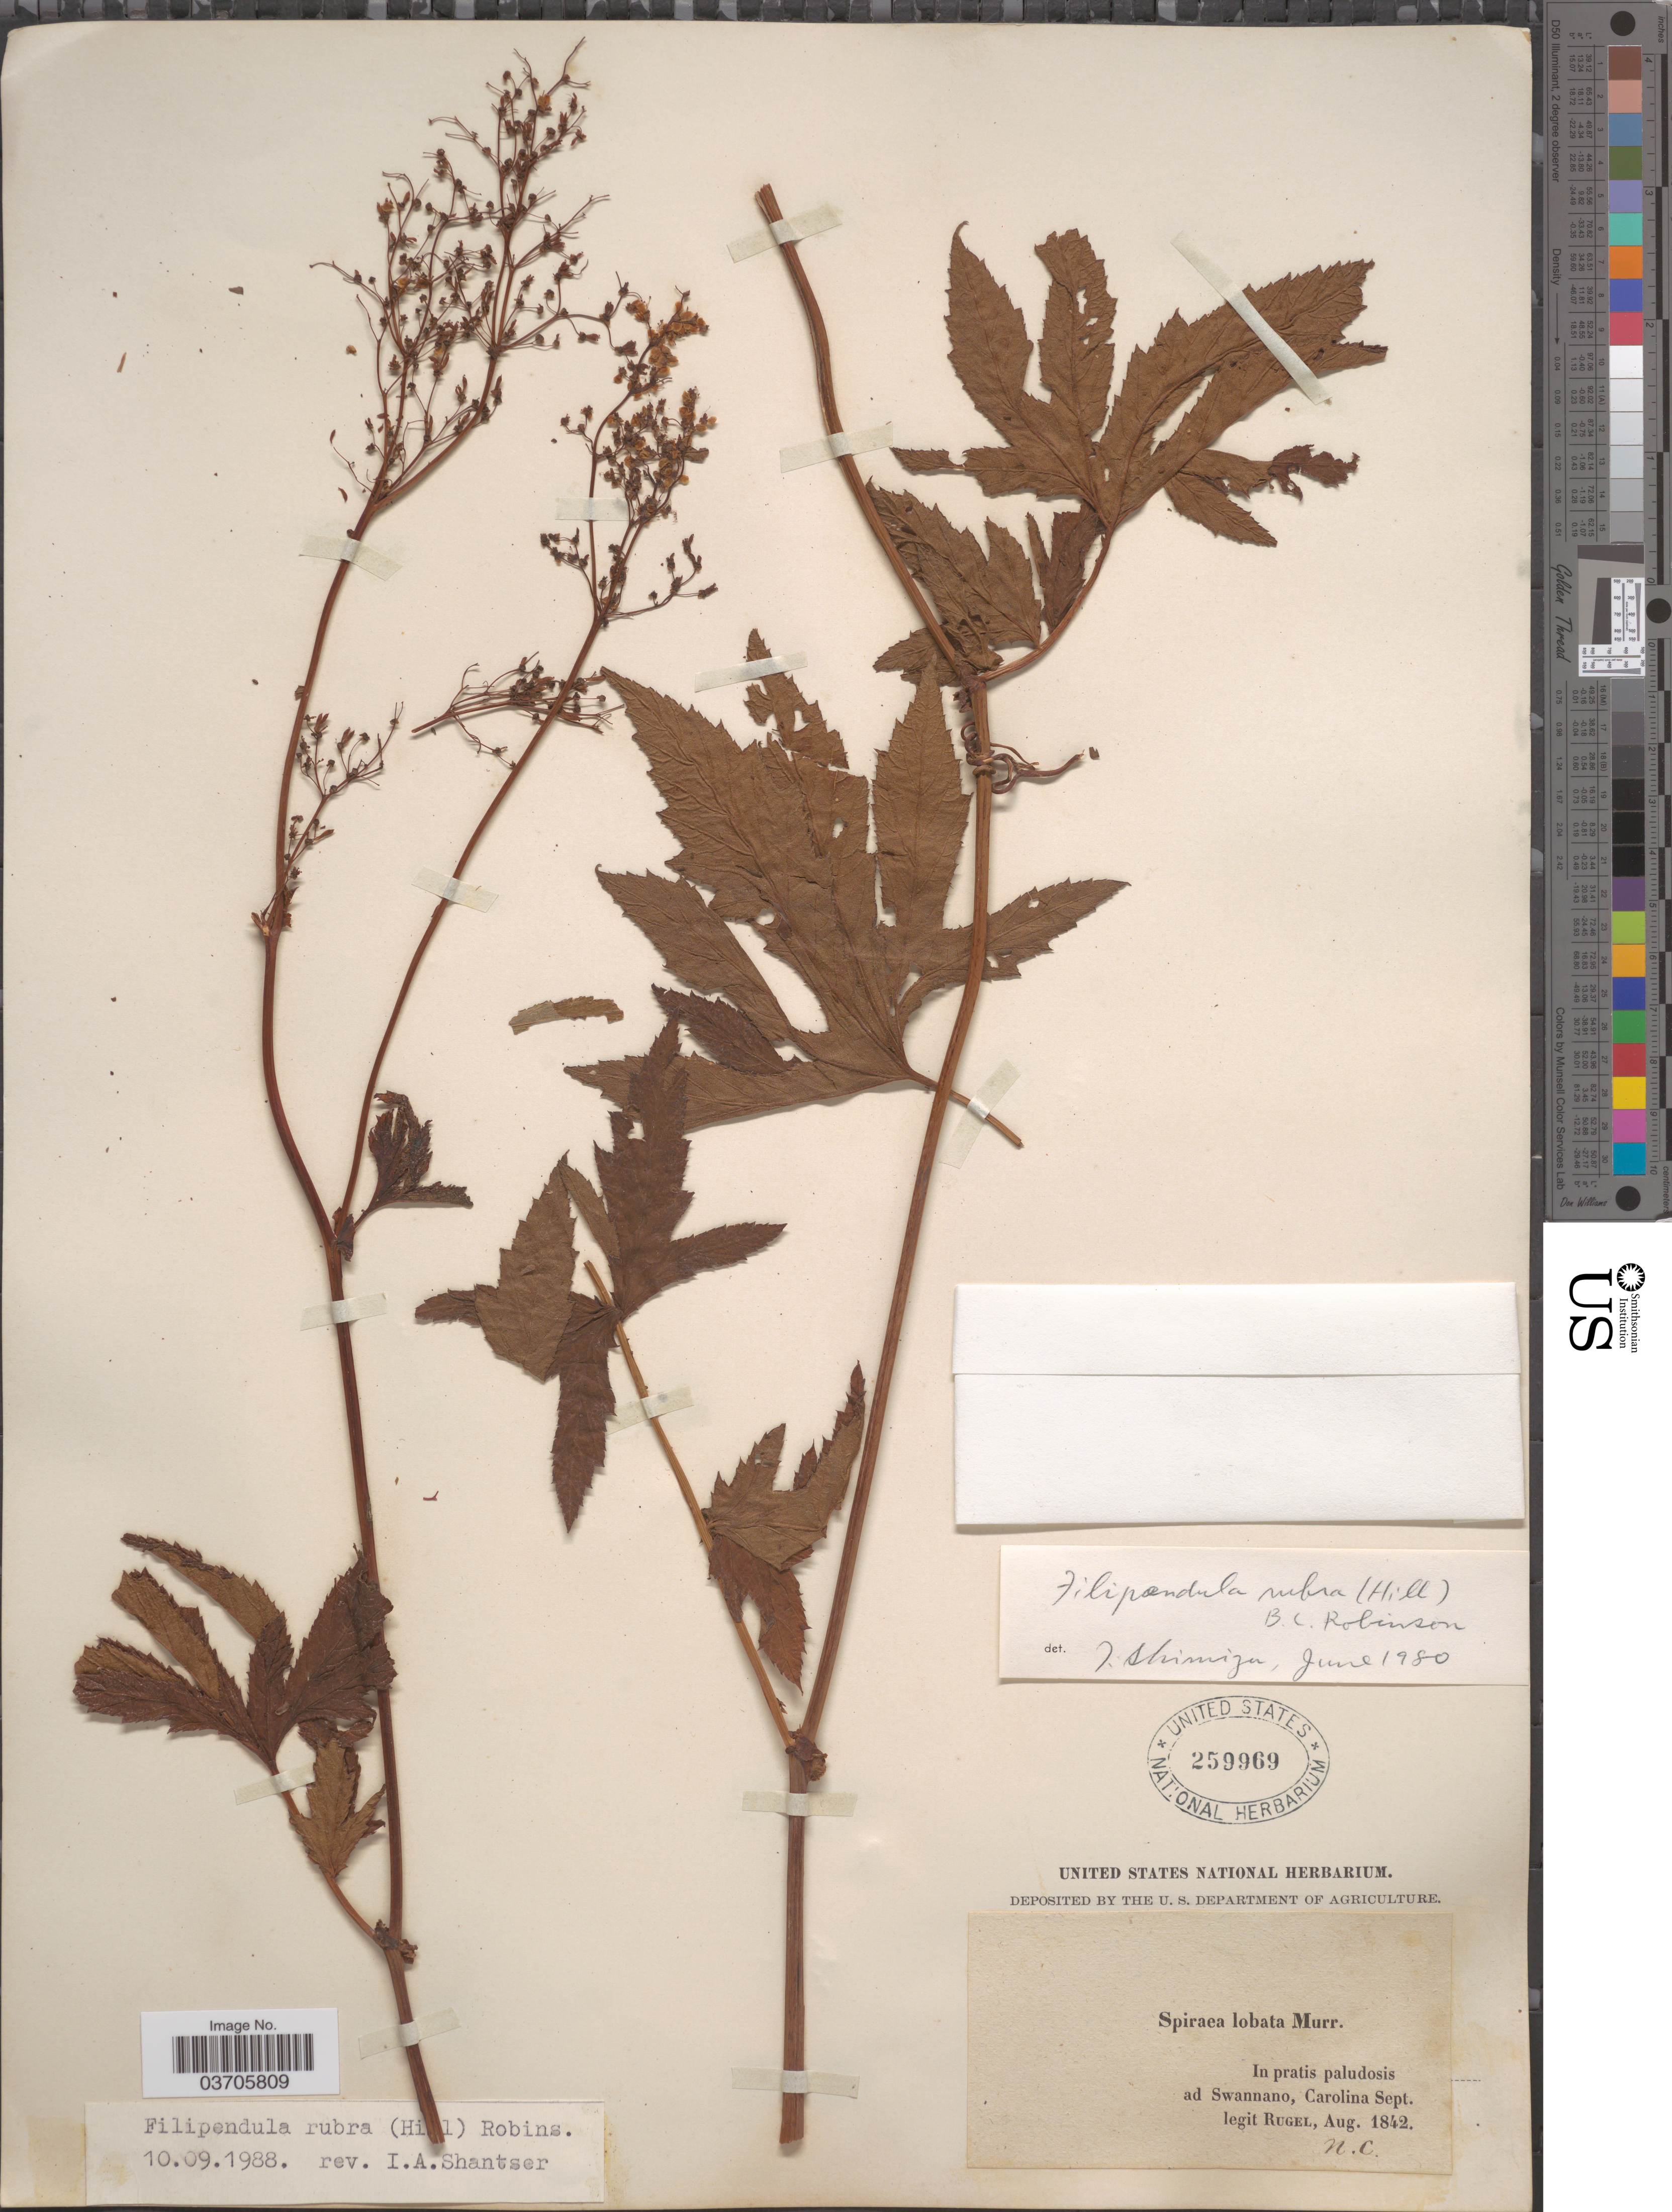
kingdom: Plantae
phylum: Tracheophyta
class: Magnoliopsida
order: Rosales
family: Rosaceae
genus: Filipendula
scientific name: Filipendula rubra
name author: (Hill) B.L. Rob.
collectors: Rugel, --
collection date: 1842-08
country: United States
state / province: North Carolina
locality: In pratis paludosis ad Swannano, Carolina Sept.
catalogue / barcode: US 259969